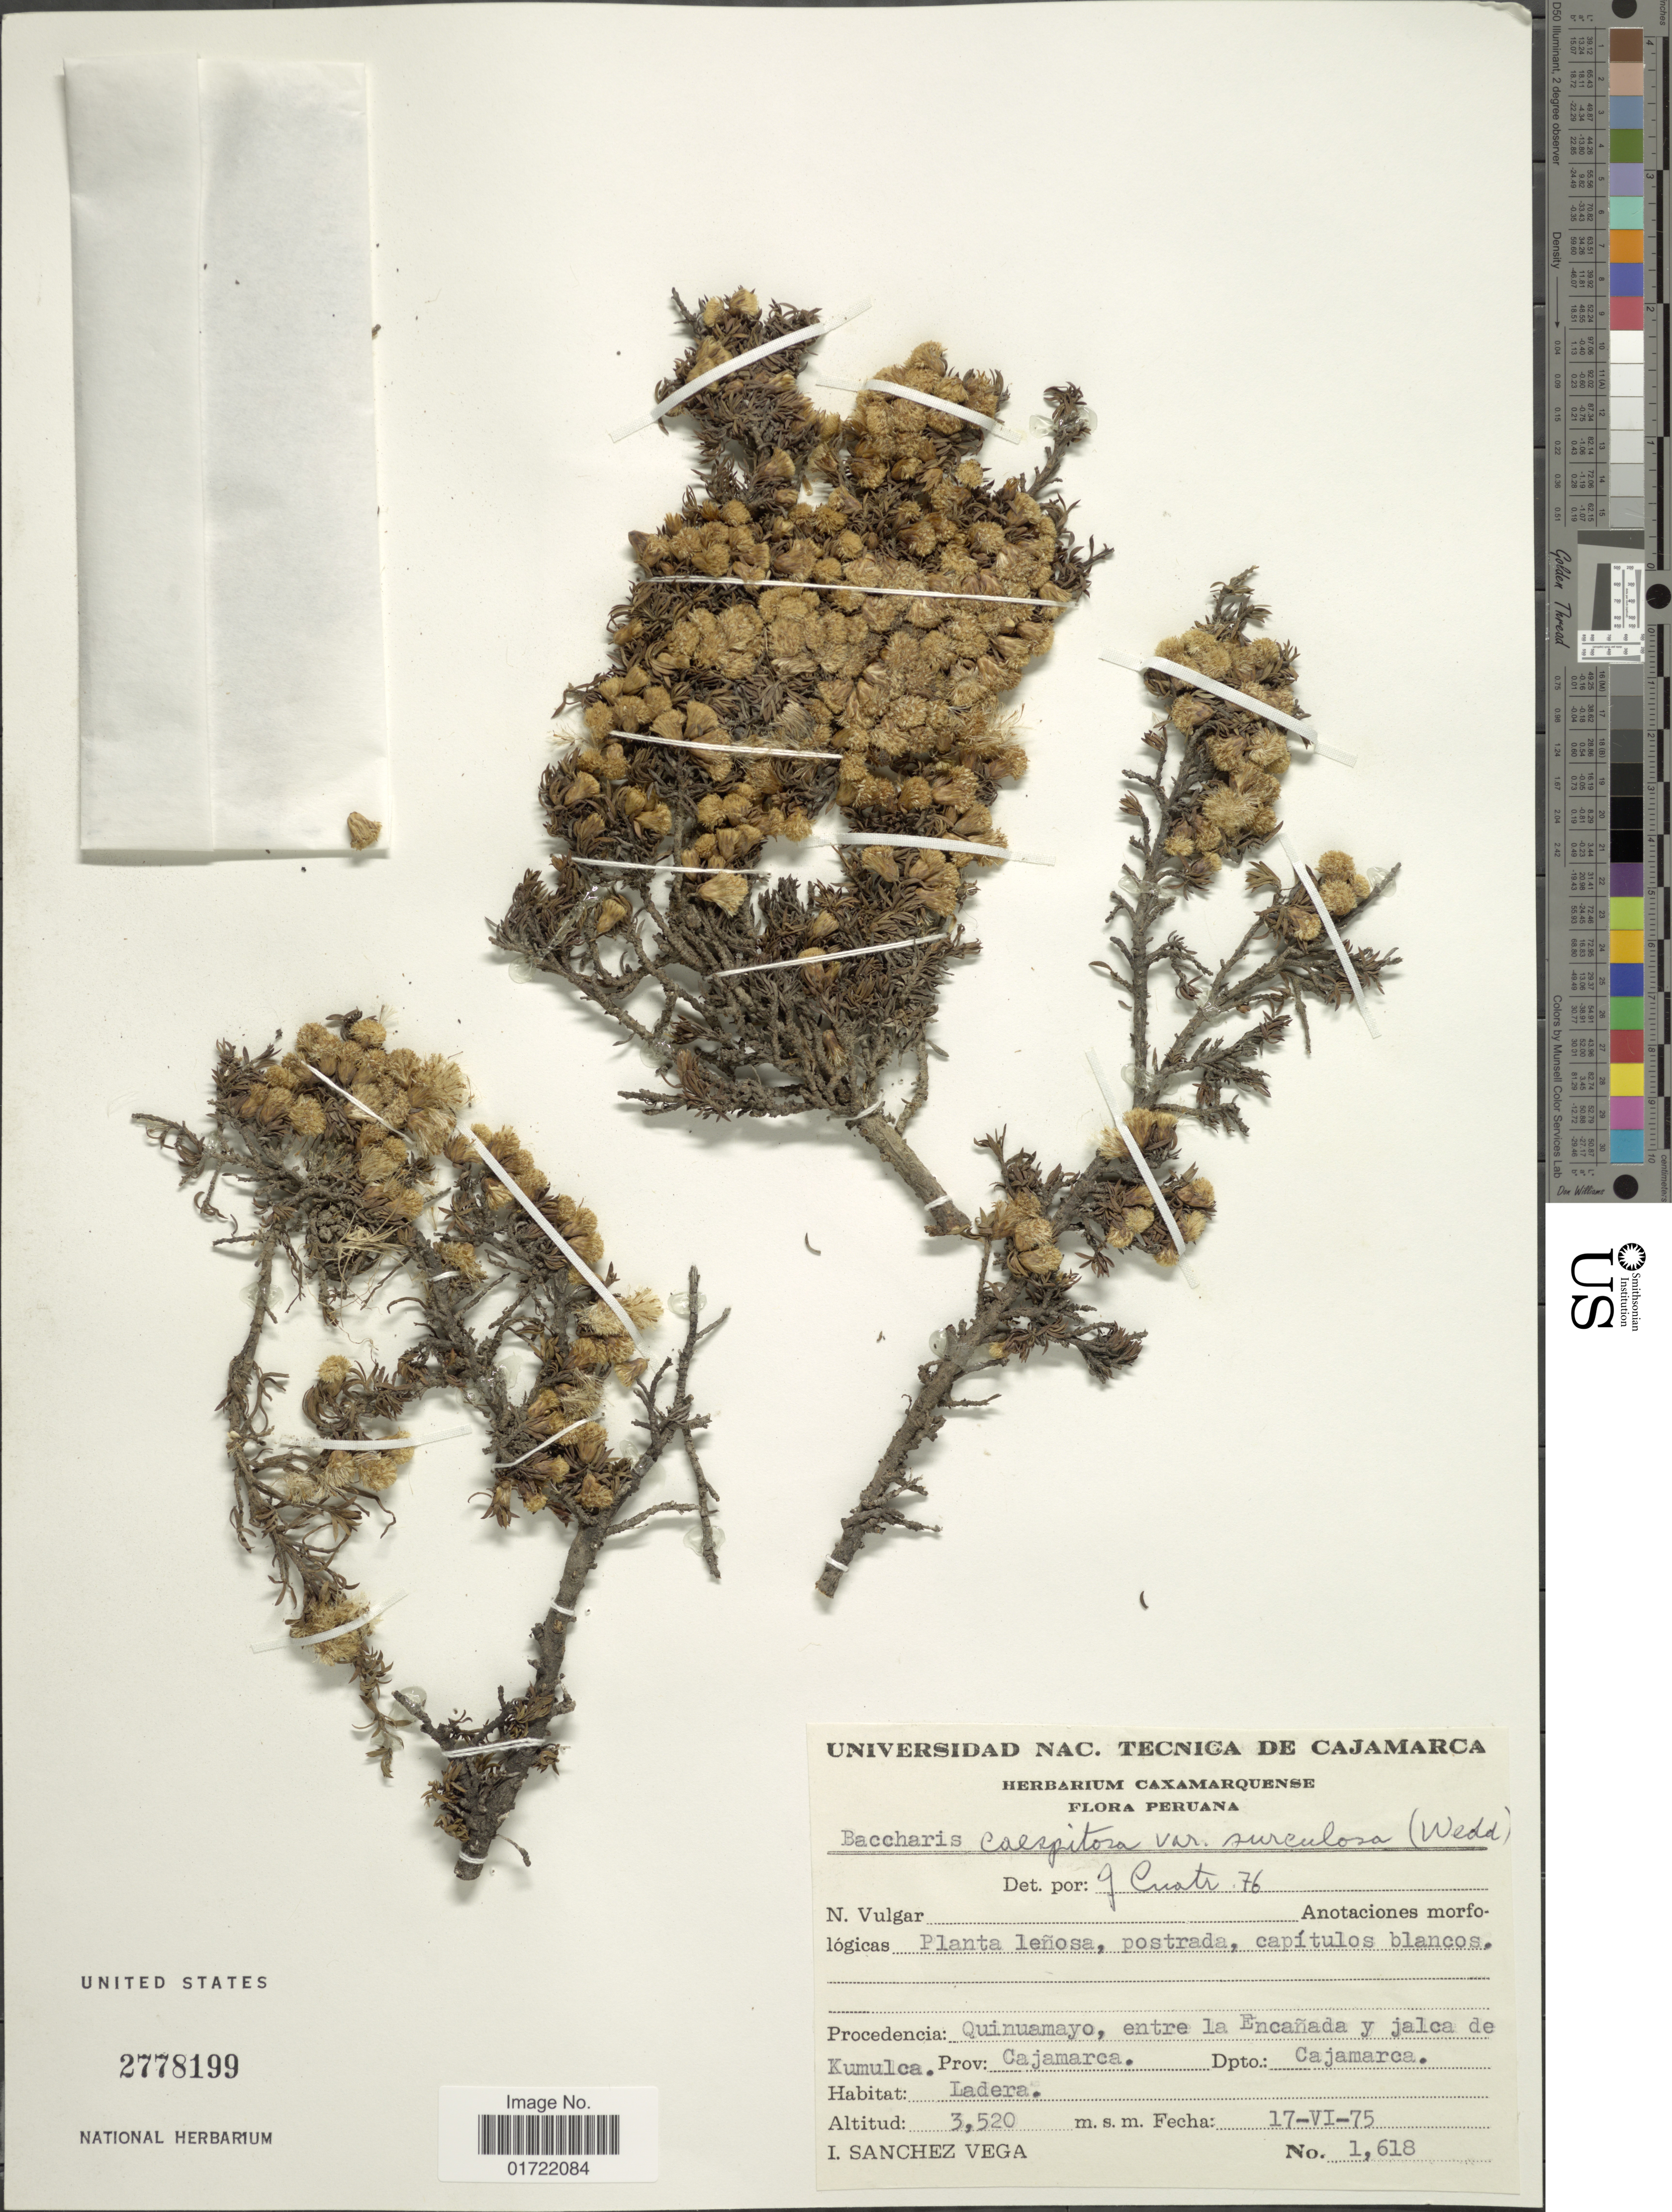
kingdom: Plantae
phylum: Tracheophyta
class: Magnoliopsida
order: Asterales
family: Asteraceae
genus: Baccharis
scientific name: Baccharis caespitosa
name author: (Ruiz & Pav.) Pers.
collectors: I. Sánchez Vega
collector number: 1618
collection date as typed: Transcribed d/m/y: 17/6/75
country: Peru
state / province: Cajamarca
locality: Dpto. Cajamarca, Quinuamayo, entre la Encañada y Jalca de Kumulca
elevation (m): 3520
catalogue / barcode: US 2778199